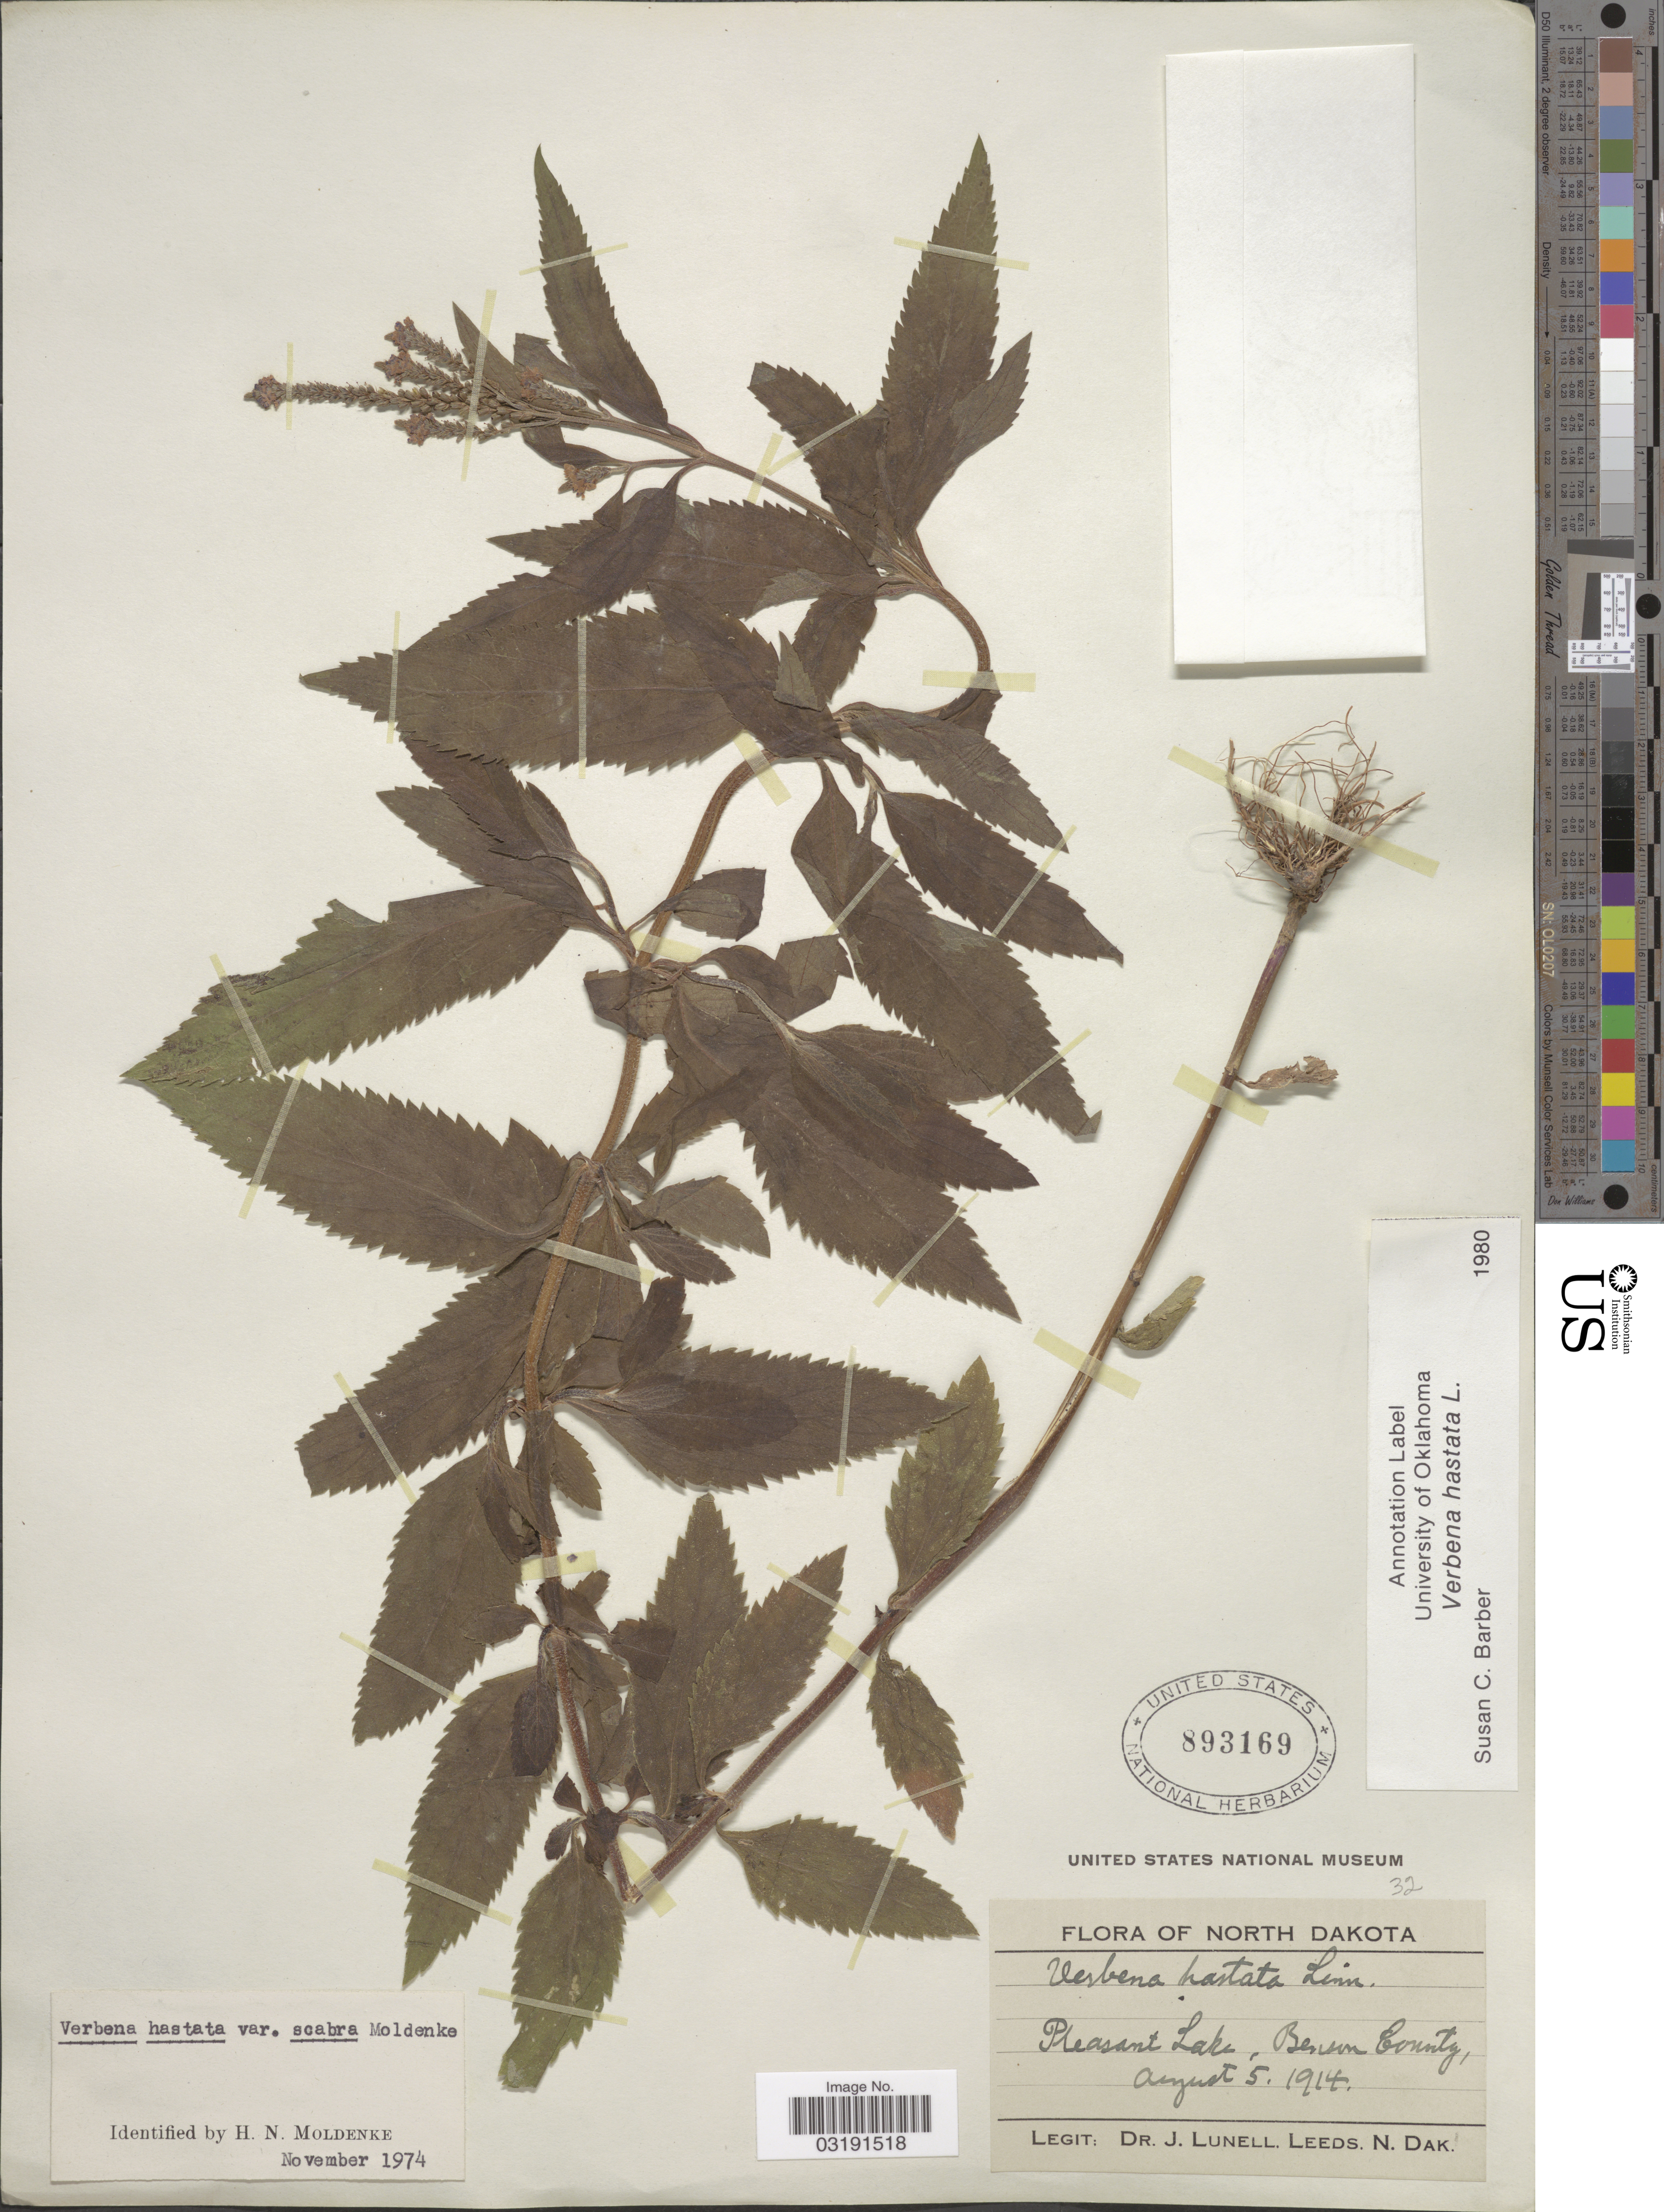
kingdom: Plantae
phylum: Tracheophyta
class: Magnoliopsida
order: Lamiales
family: Verbenaceae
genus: Verbena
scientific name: Verbena hastata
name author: L.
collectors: J. Lunell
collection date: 1914-08-05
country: United States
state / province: North Dakota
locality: Pleasant Lake, Benson County.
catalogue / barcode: US 893169